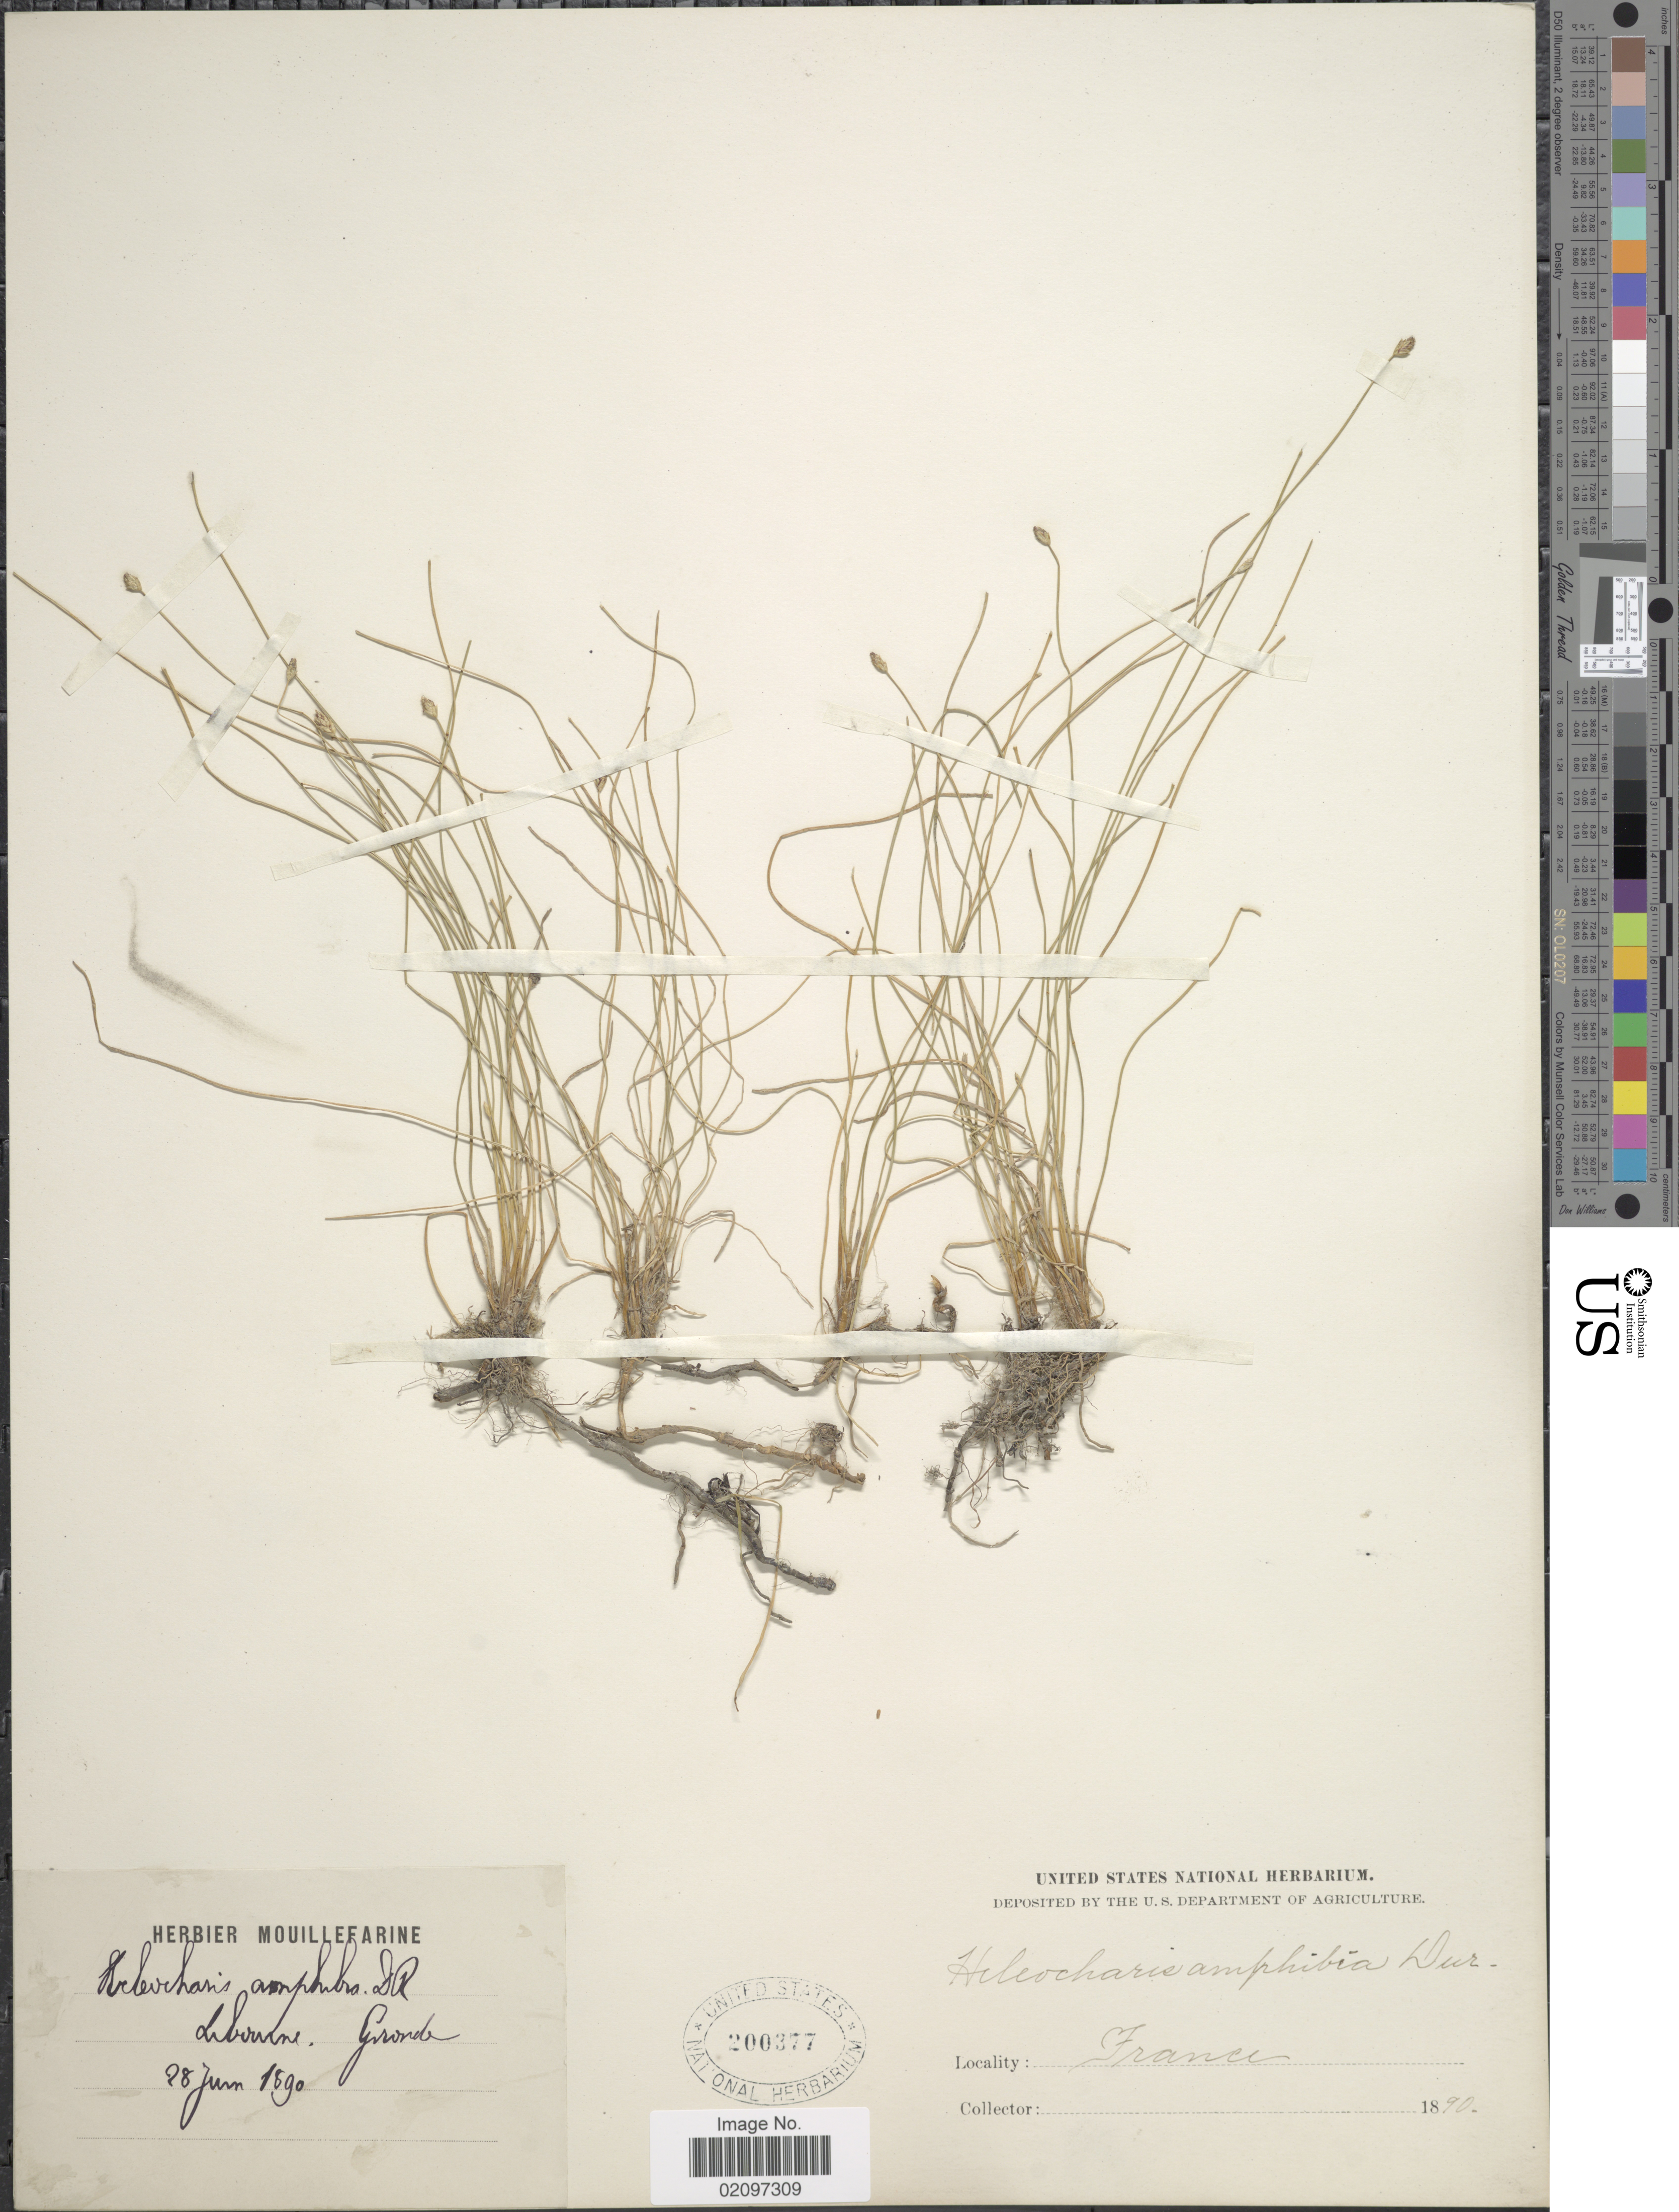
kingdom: Plantae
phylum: Tracheophyta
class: Liliopsida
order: Poales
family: Cyperaceae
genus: Eleocharis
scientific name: Eleocharis bonariensis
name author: Nees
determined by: Strong, Mark T., (BOT), Smithsonian Institution - National Museum of Natural History (UNITED STATES)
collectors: ex herb. Mouillefarine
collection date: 1890-06-28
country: France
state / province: Nouvelle-Aquitaine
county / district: Gironde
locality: Libourne, Gironde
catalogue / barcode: US 200377